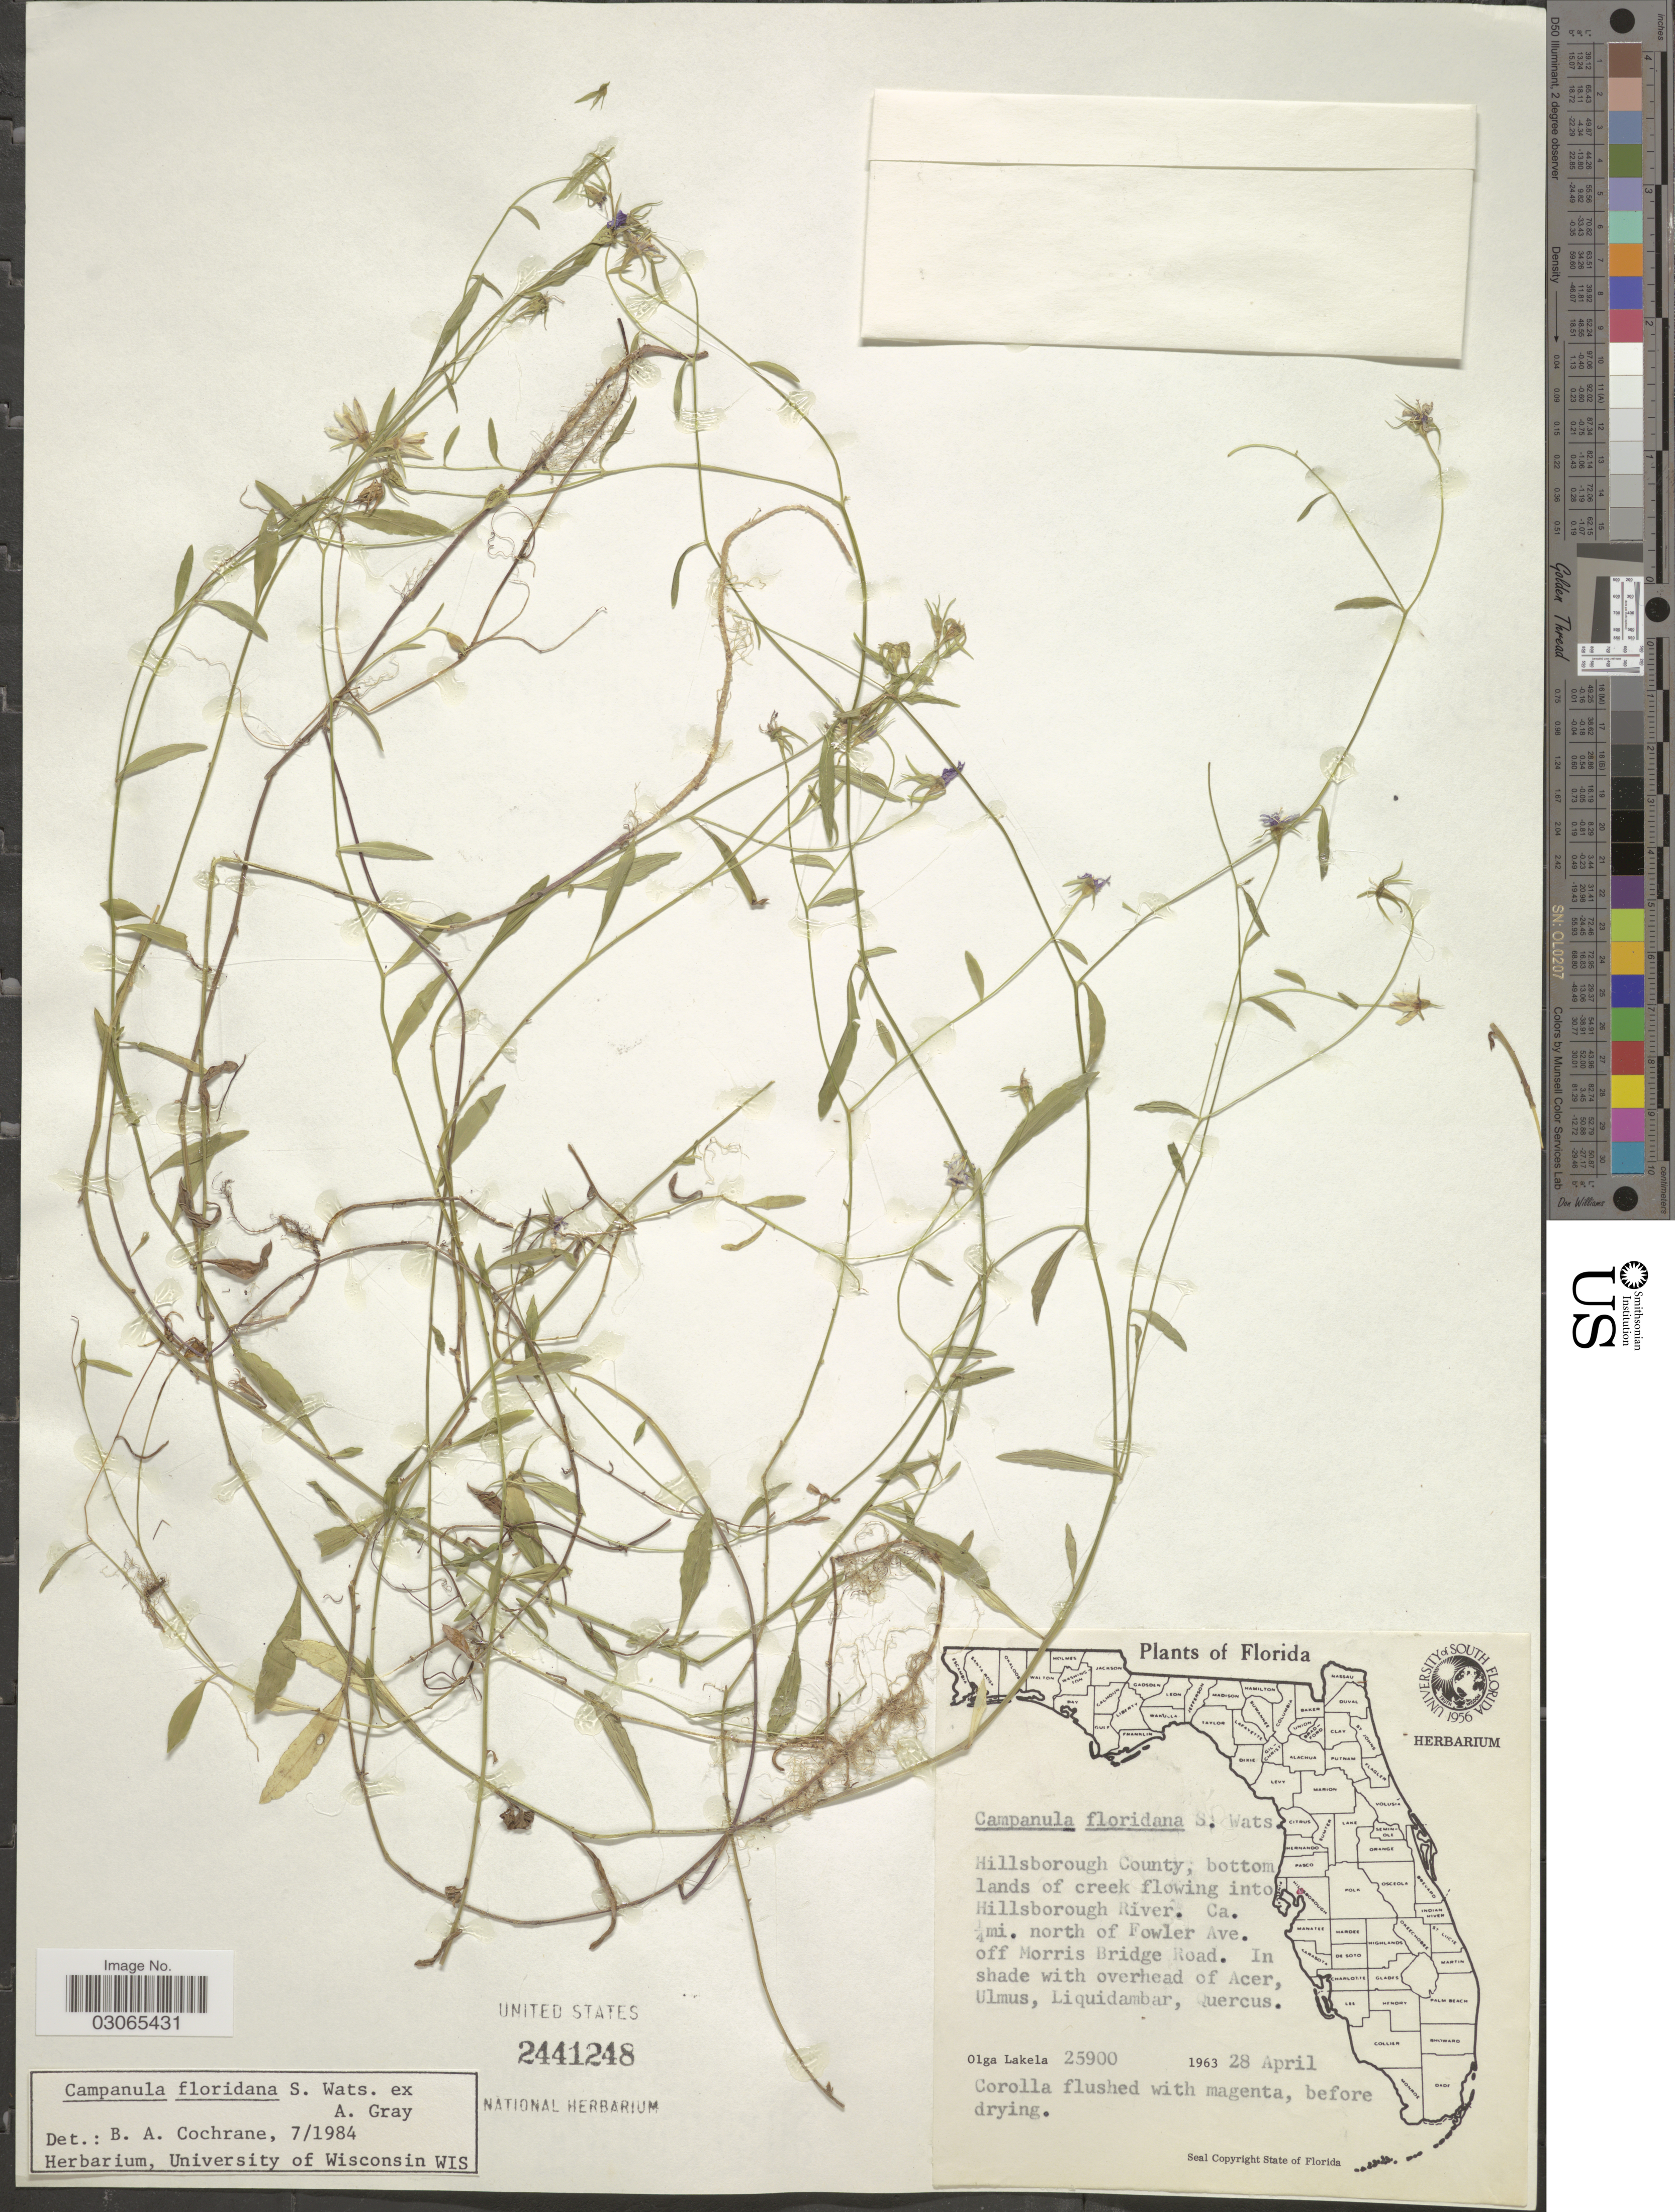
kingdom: Plantae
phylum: Tracheophyta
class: Magnoliopsida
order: Asterales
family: Campanulaceae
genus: Campanula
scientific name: Campanula floridana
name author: S. Watson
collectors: O. K. Lakela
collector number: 25900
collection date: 1963-04-28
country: United States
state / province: Florida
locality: Hillsborough County, bottom lands of creek flowing into Hillsborough River. Ca. ¼ mi. north of Fowler Ave. off Morris Bridge Road.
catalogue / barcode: US 2441248